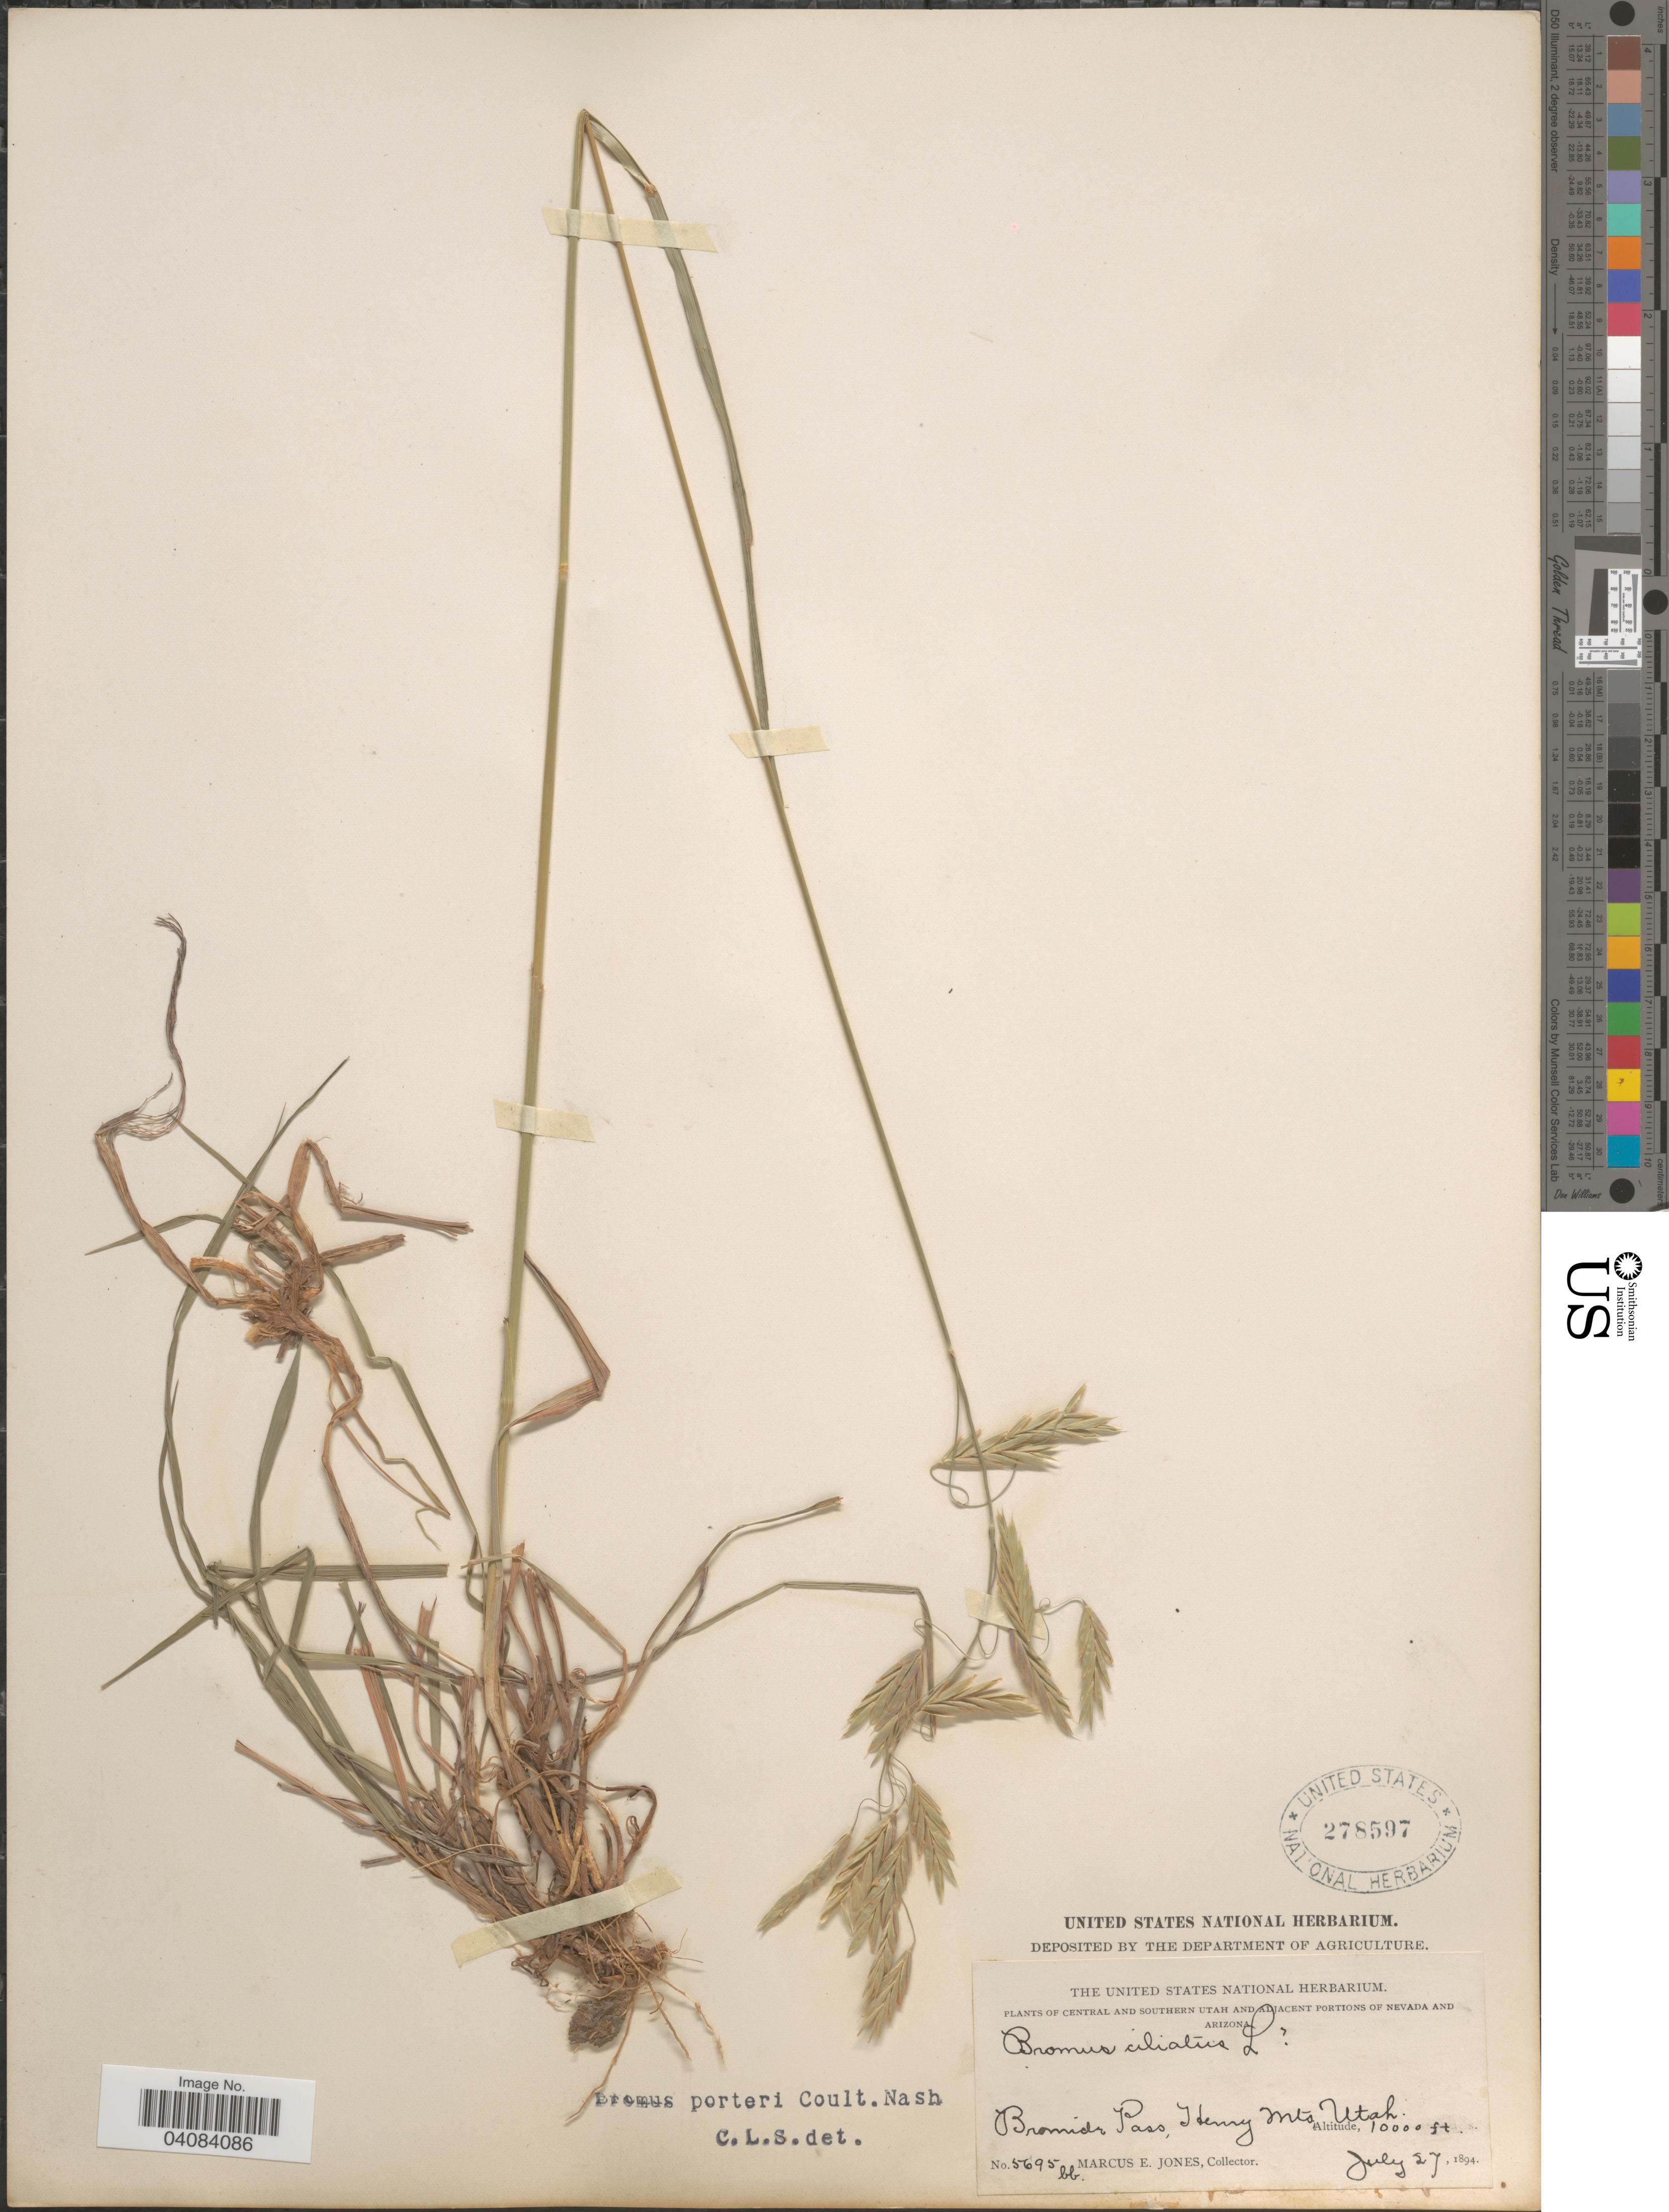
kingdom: Plantae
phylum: Tracheophyta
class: Liliopsida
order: Poales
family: Poaceae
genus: Bromus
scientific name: Bromus porteri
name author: (J.M. Coult.) Nash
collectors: M. E. Jones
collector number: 5695bb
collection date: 1894-07-27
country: United States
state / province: Utah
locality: Central and Southern Utah. Bromide Pass, Henry Mts.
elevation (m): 3048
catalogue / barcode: US 278597